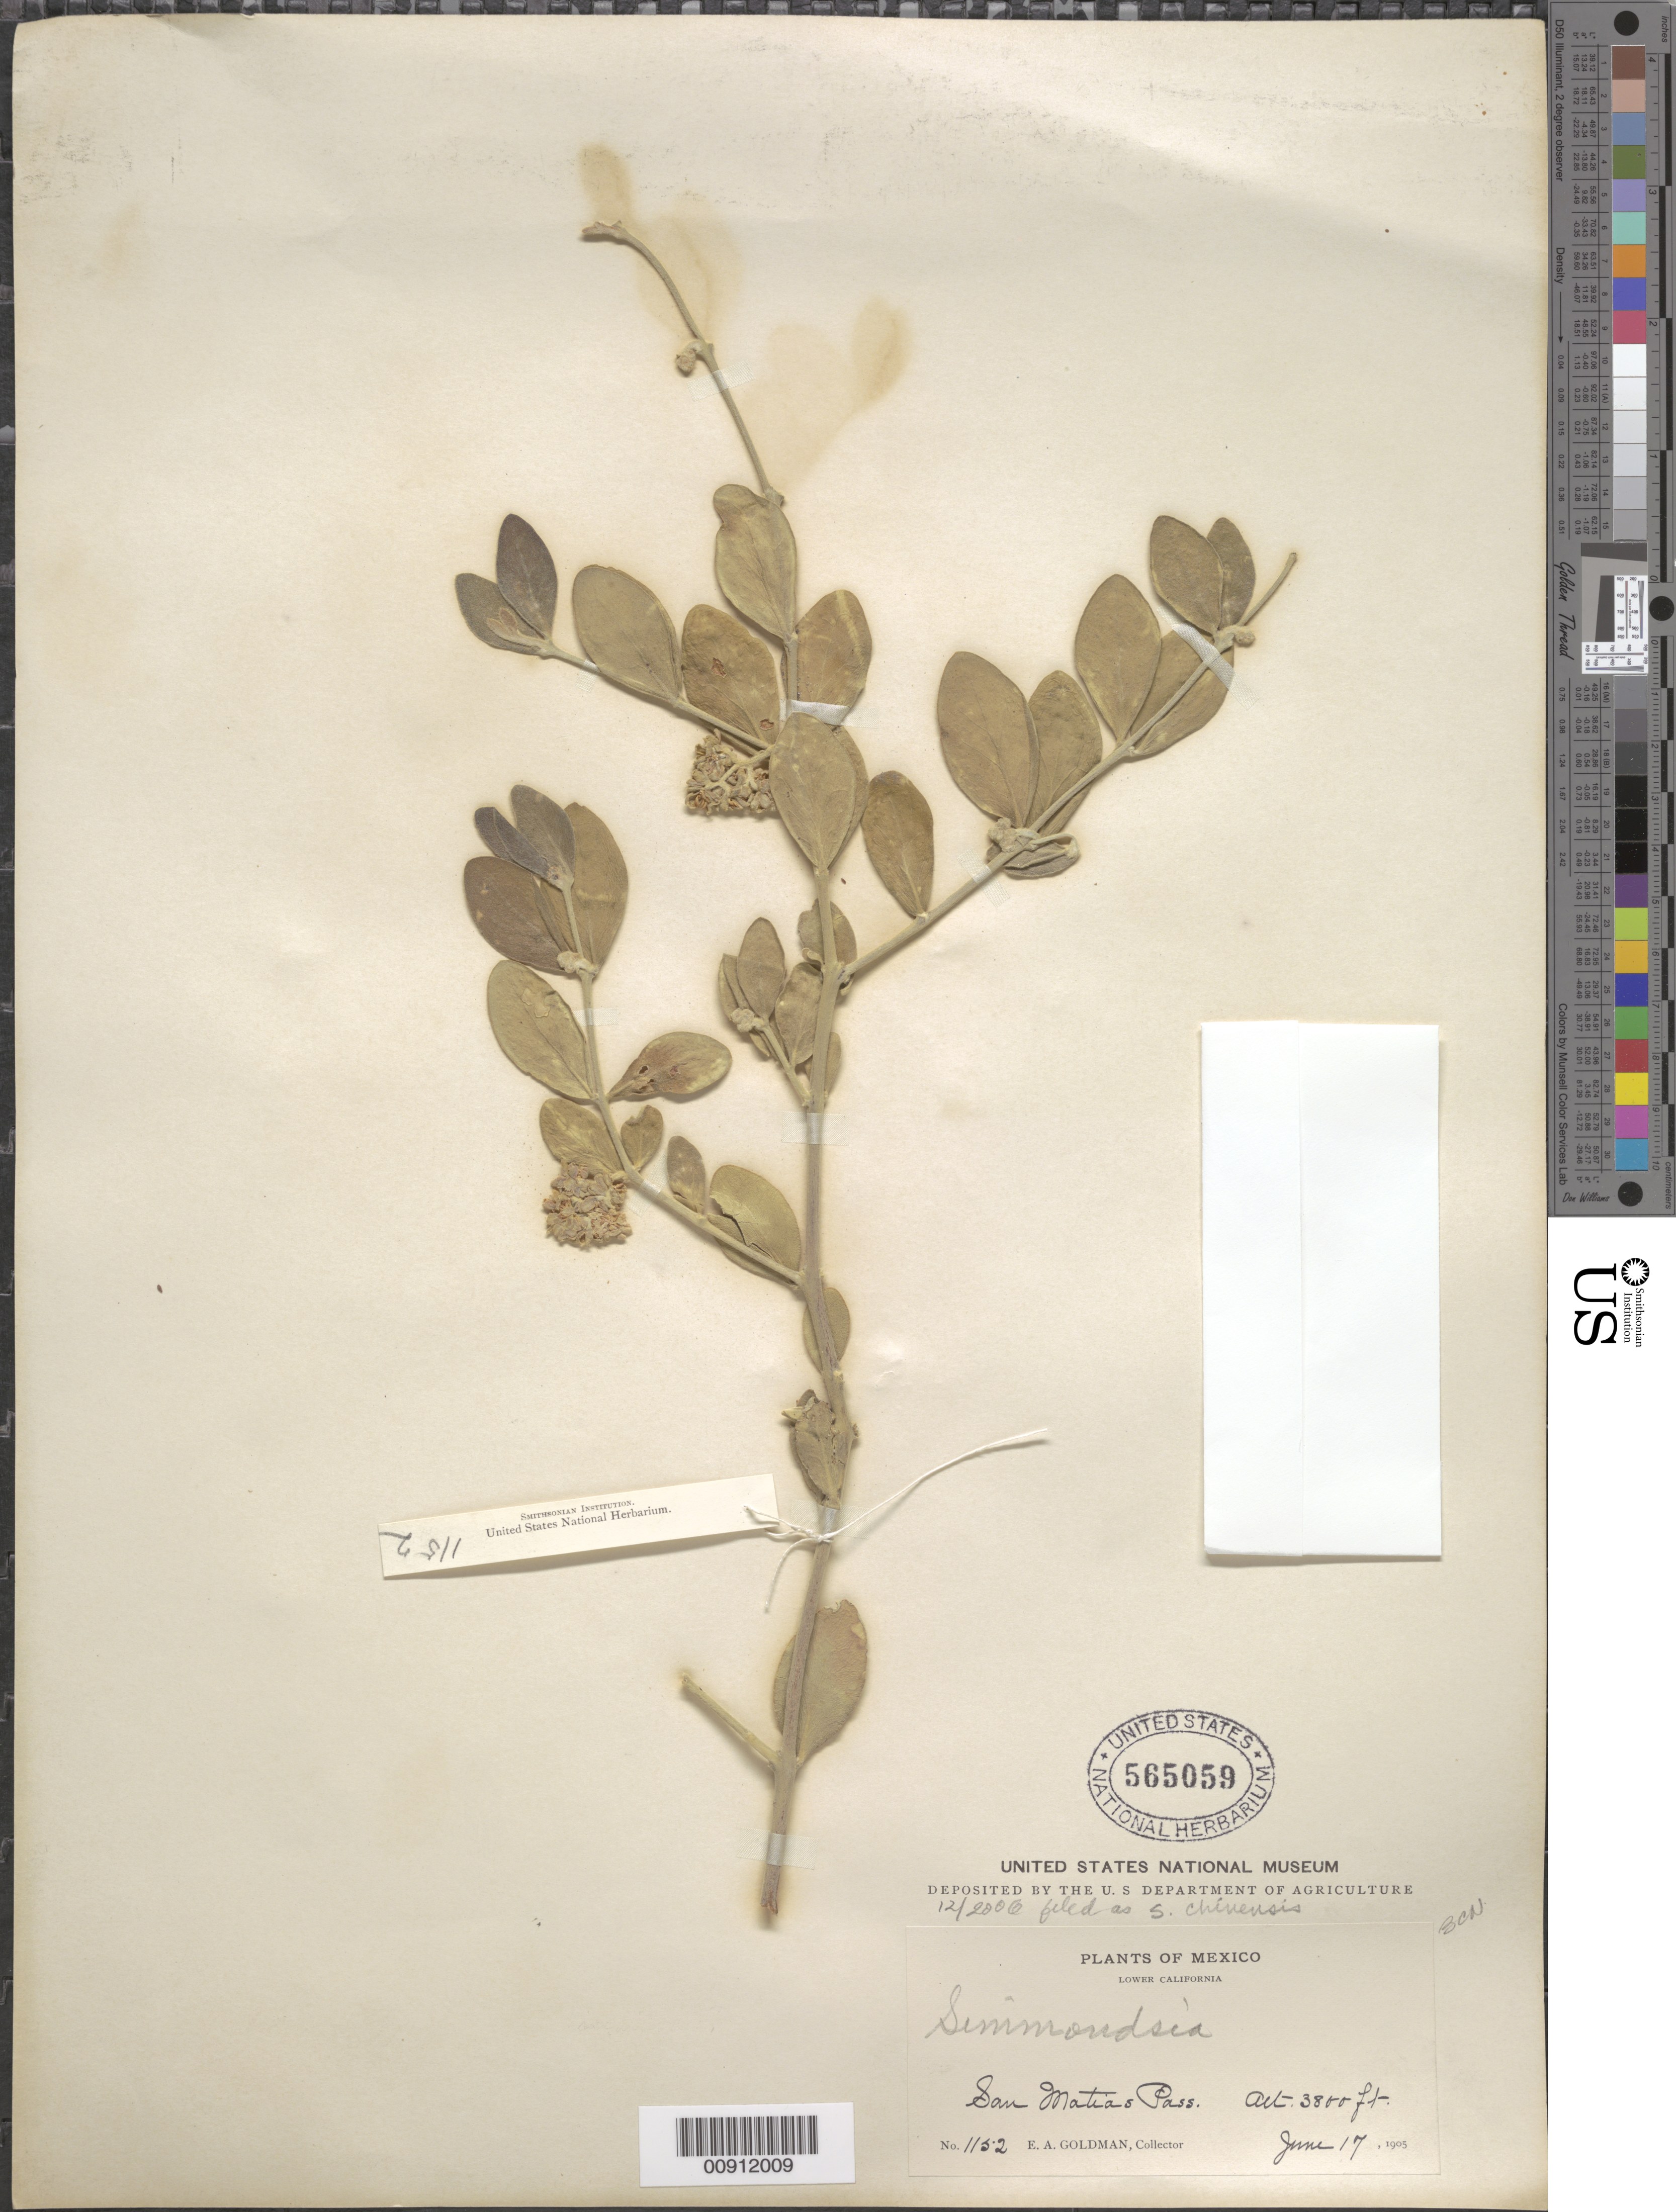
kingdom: Plantae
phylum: Tracheophyta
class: Magnoliopsida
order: Caryophyllales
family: Simmondsiaceae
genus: Simmondsia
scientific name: Simmondsia chinensis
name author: (Link) C.K. Schneid.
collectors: E. A. Goldman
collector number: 1152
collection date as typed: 17 Jun 1905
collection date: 1905-06-17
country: Mexico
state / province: Baja California Norte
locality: San Matias Pass. Lower California.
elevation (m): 1158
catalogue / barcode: US 565059